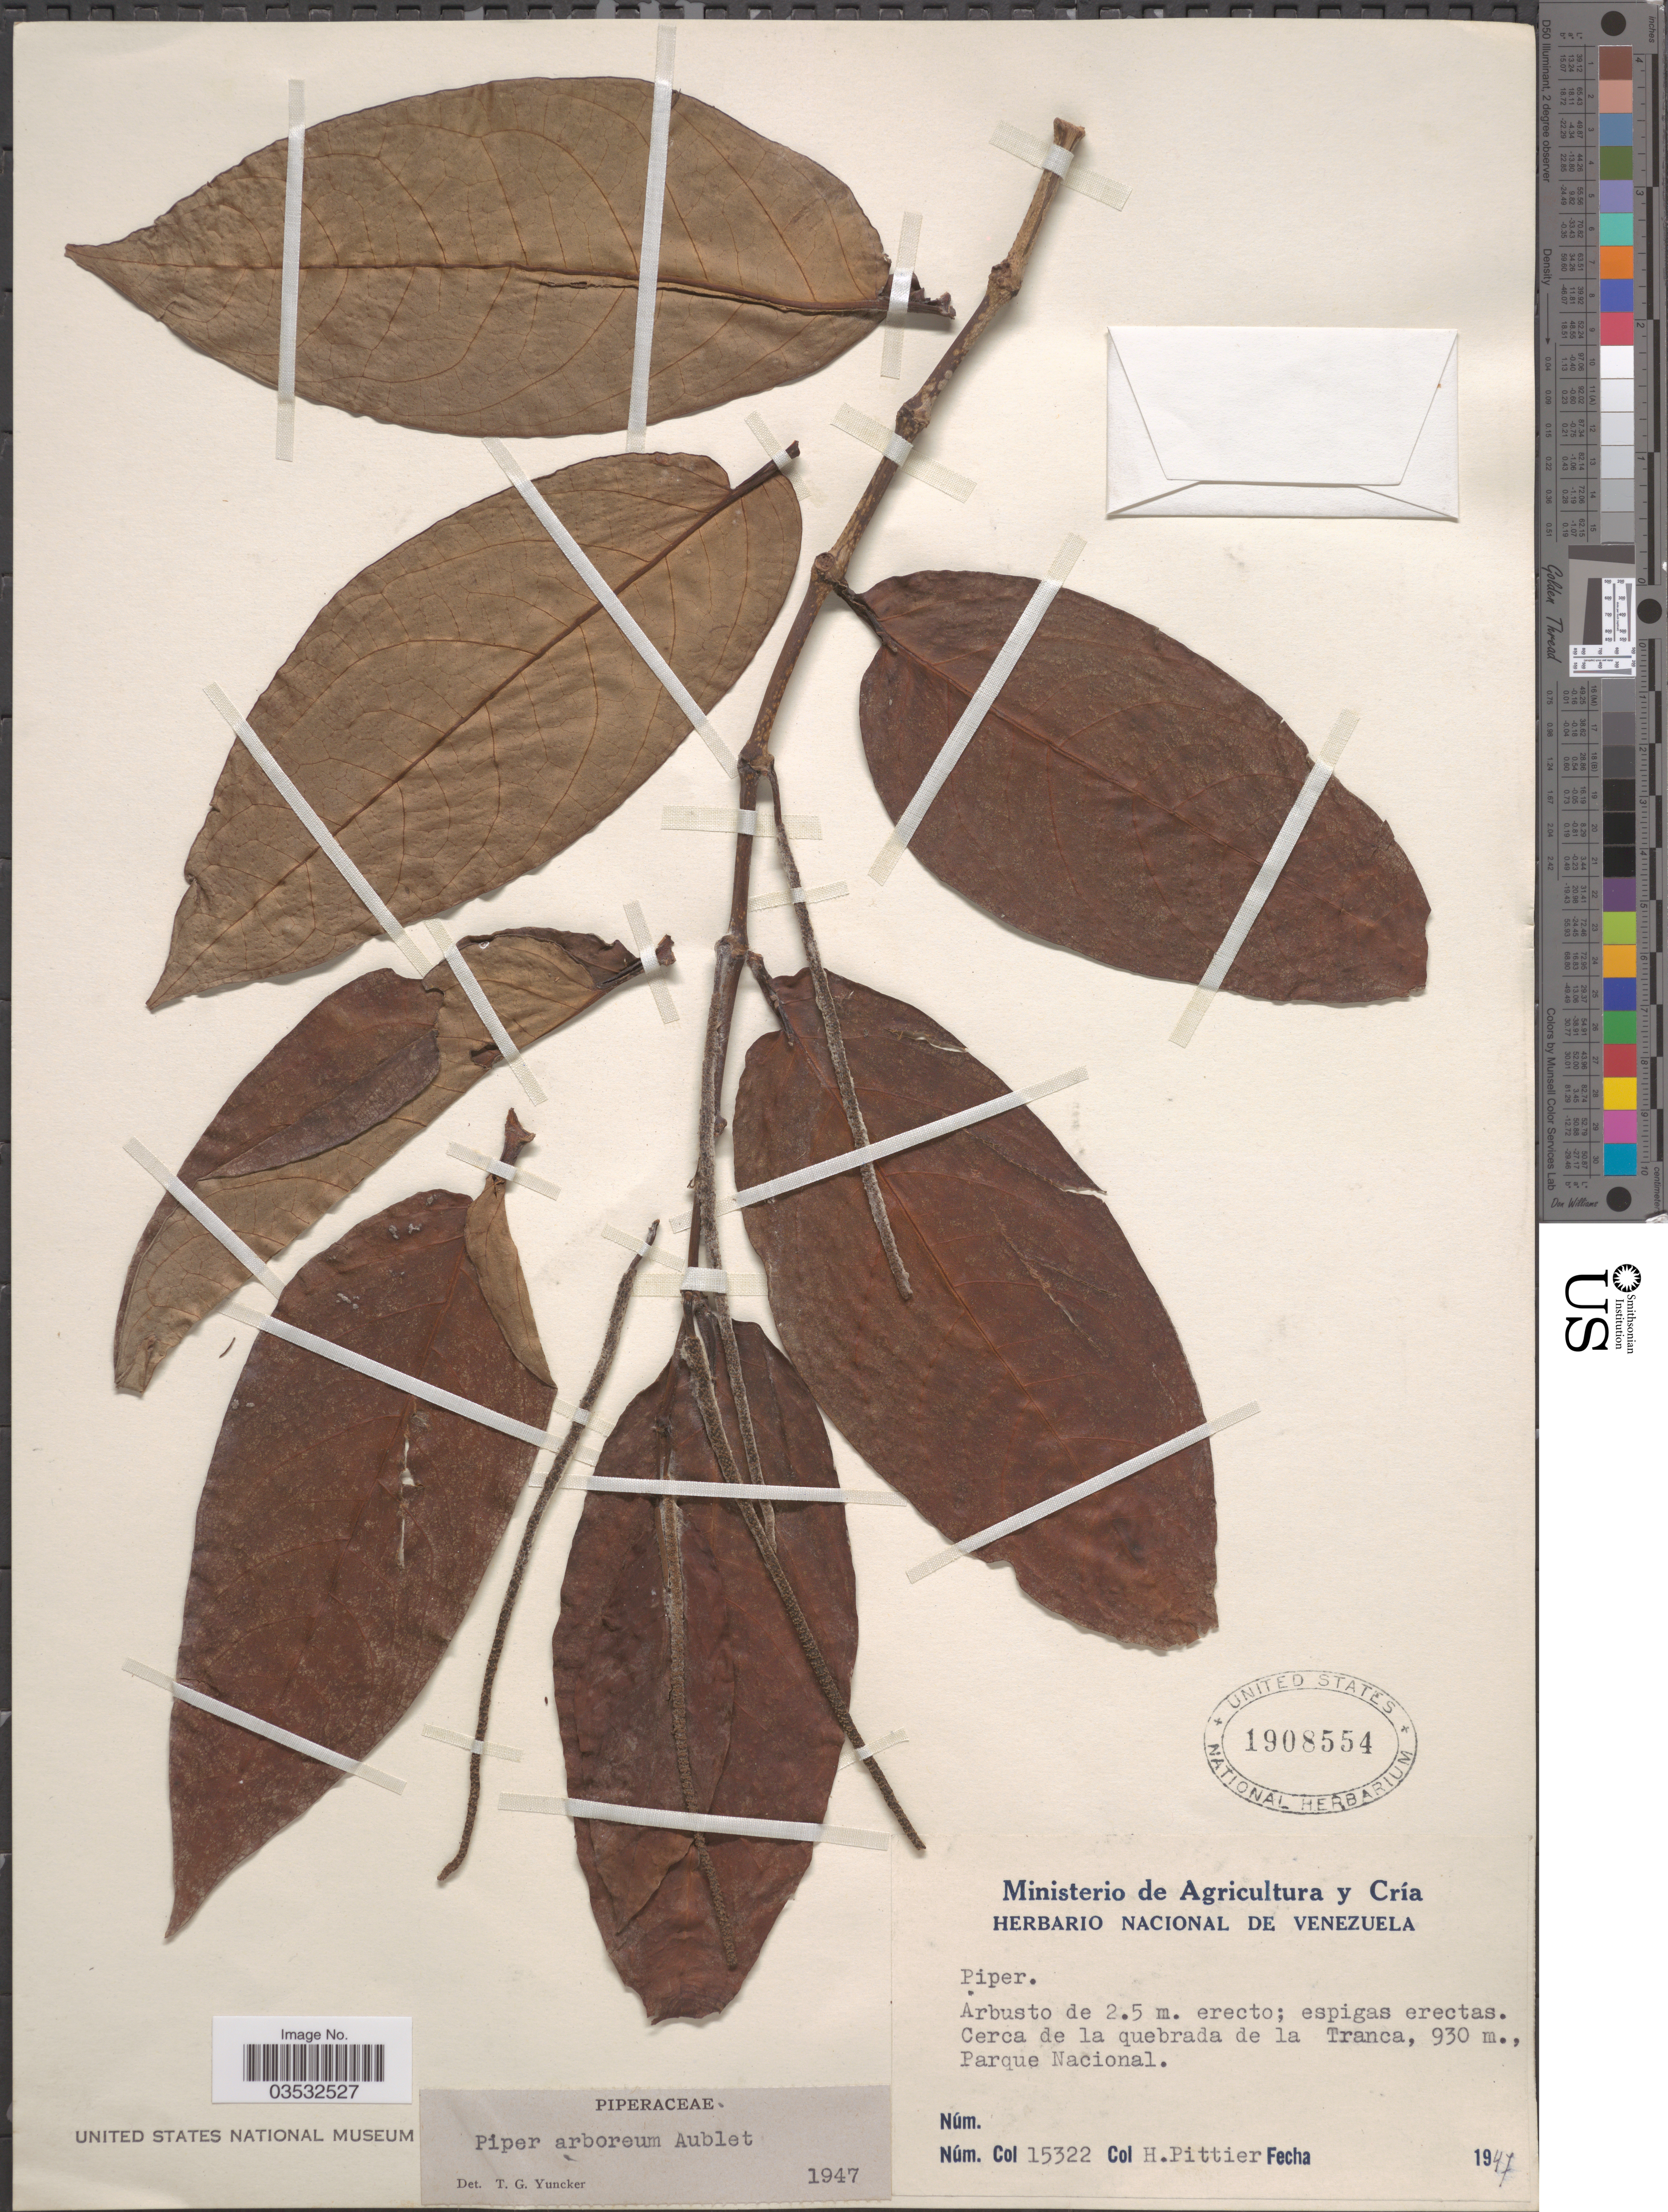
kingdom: Plantae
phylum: Tracheophyta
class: Magnoliopsida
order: Piperales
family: Piperaceae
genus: Piper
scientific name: Piper arboreum var. arboreum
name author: Aubl.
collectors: H. F. Pittier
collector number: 15322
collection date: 1947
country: Venezuela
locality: Cerca de la quebrada de la Tranca, Parque Nacional.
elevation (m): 930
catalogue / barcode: US 1908554